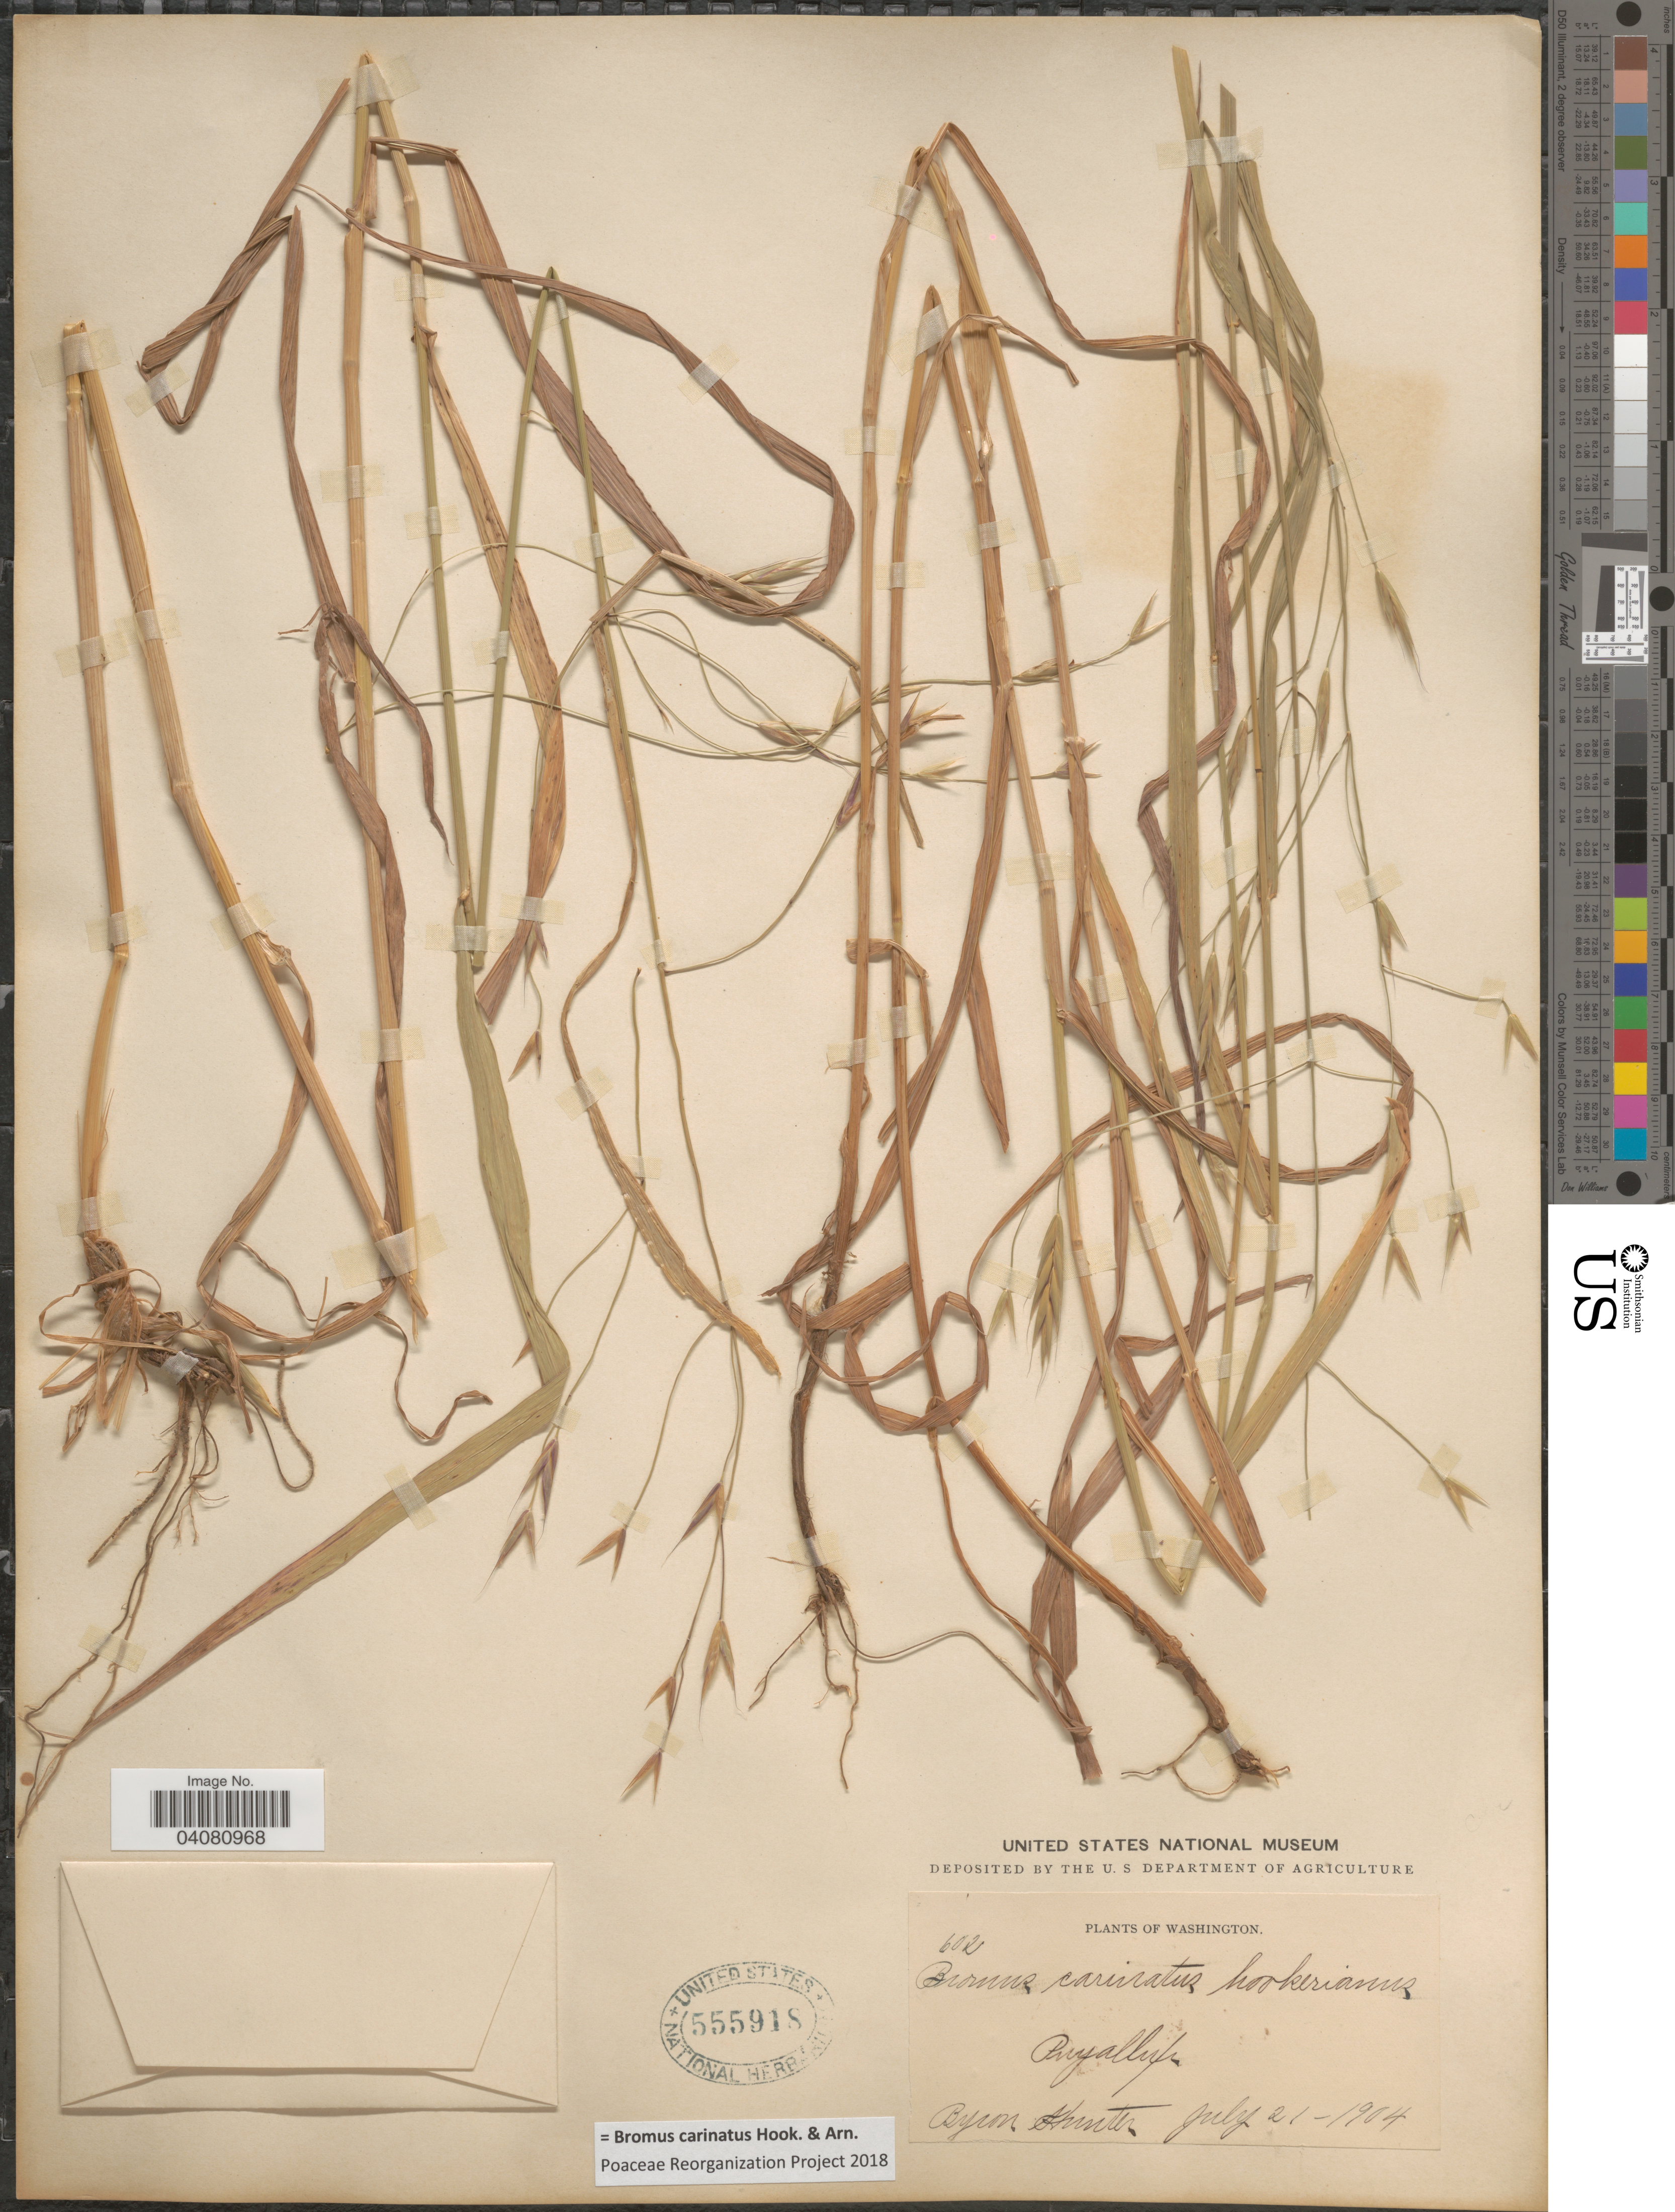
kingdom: Plantae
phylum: Tracheophyta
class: Liliopsida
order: Poales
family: Poaceae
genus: Bromus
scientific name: Bromus carinatus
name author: Hook. & Arn.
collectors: B. Hunter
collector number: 602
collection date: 1904-07-21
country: United States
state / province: Washington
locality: Puyallup.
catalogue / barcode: US 555918